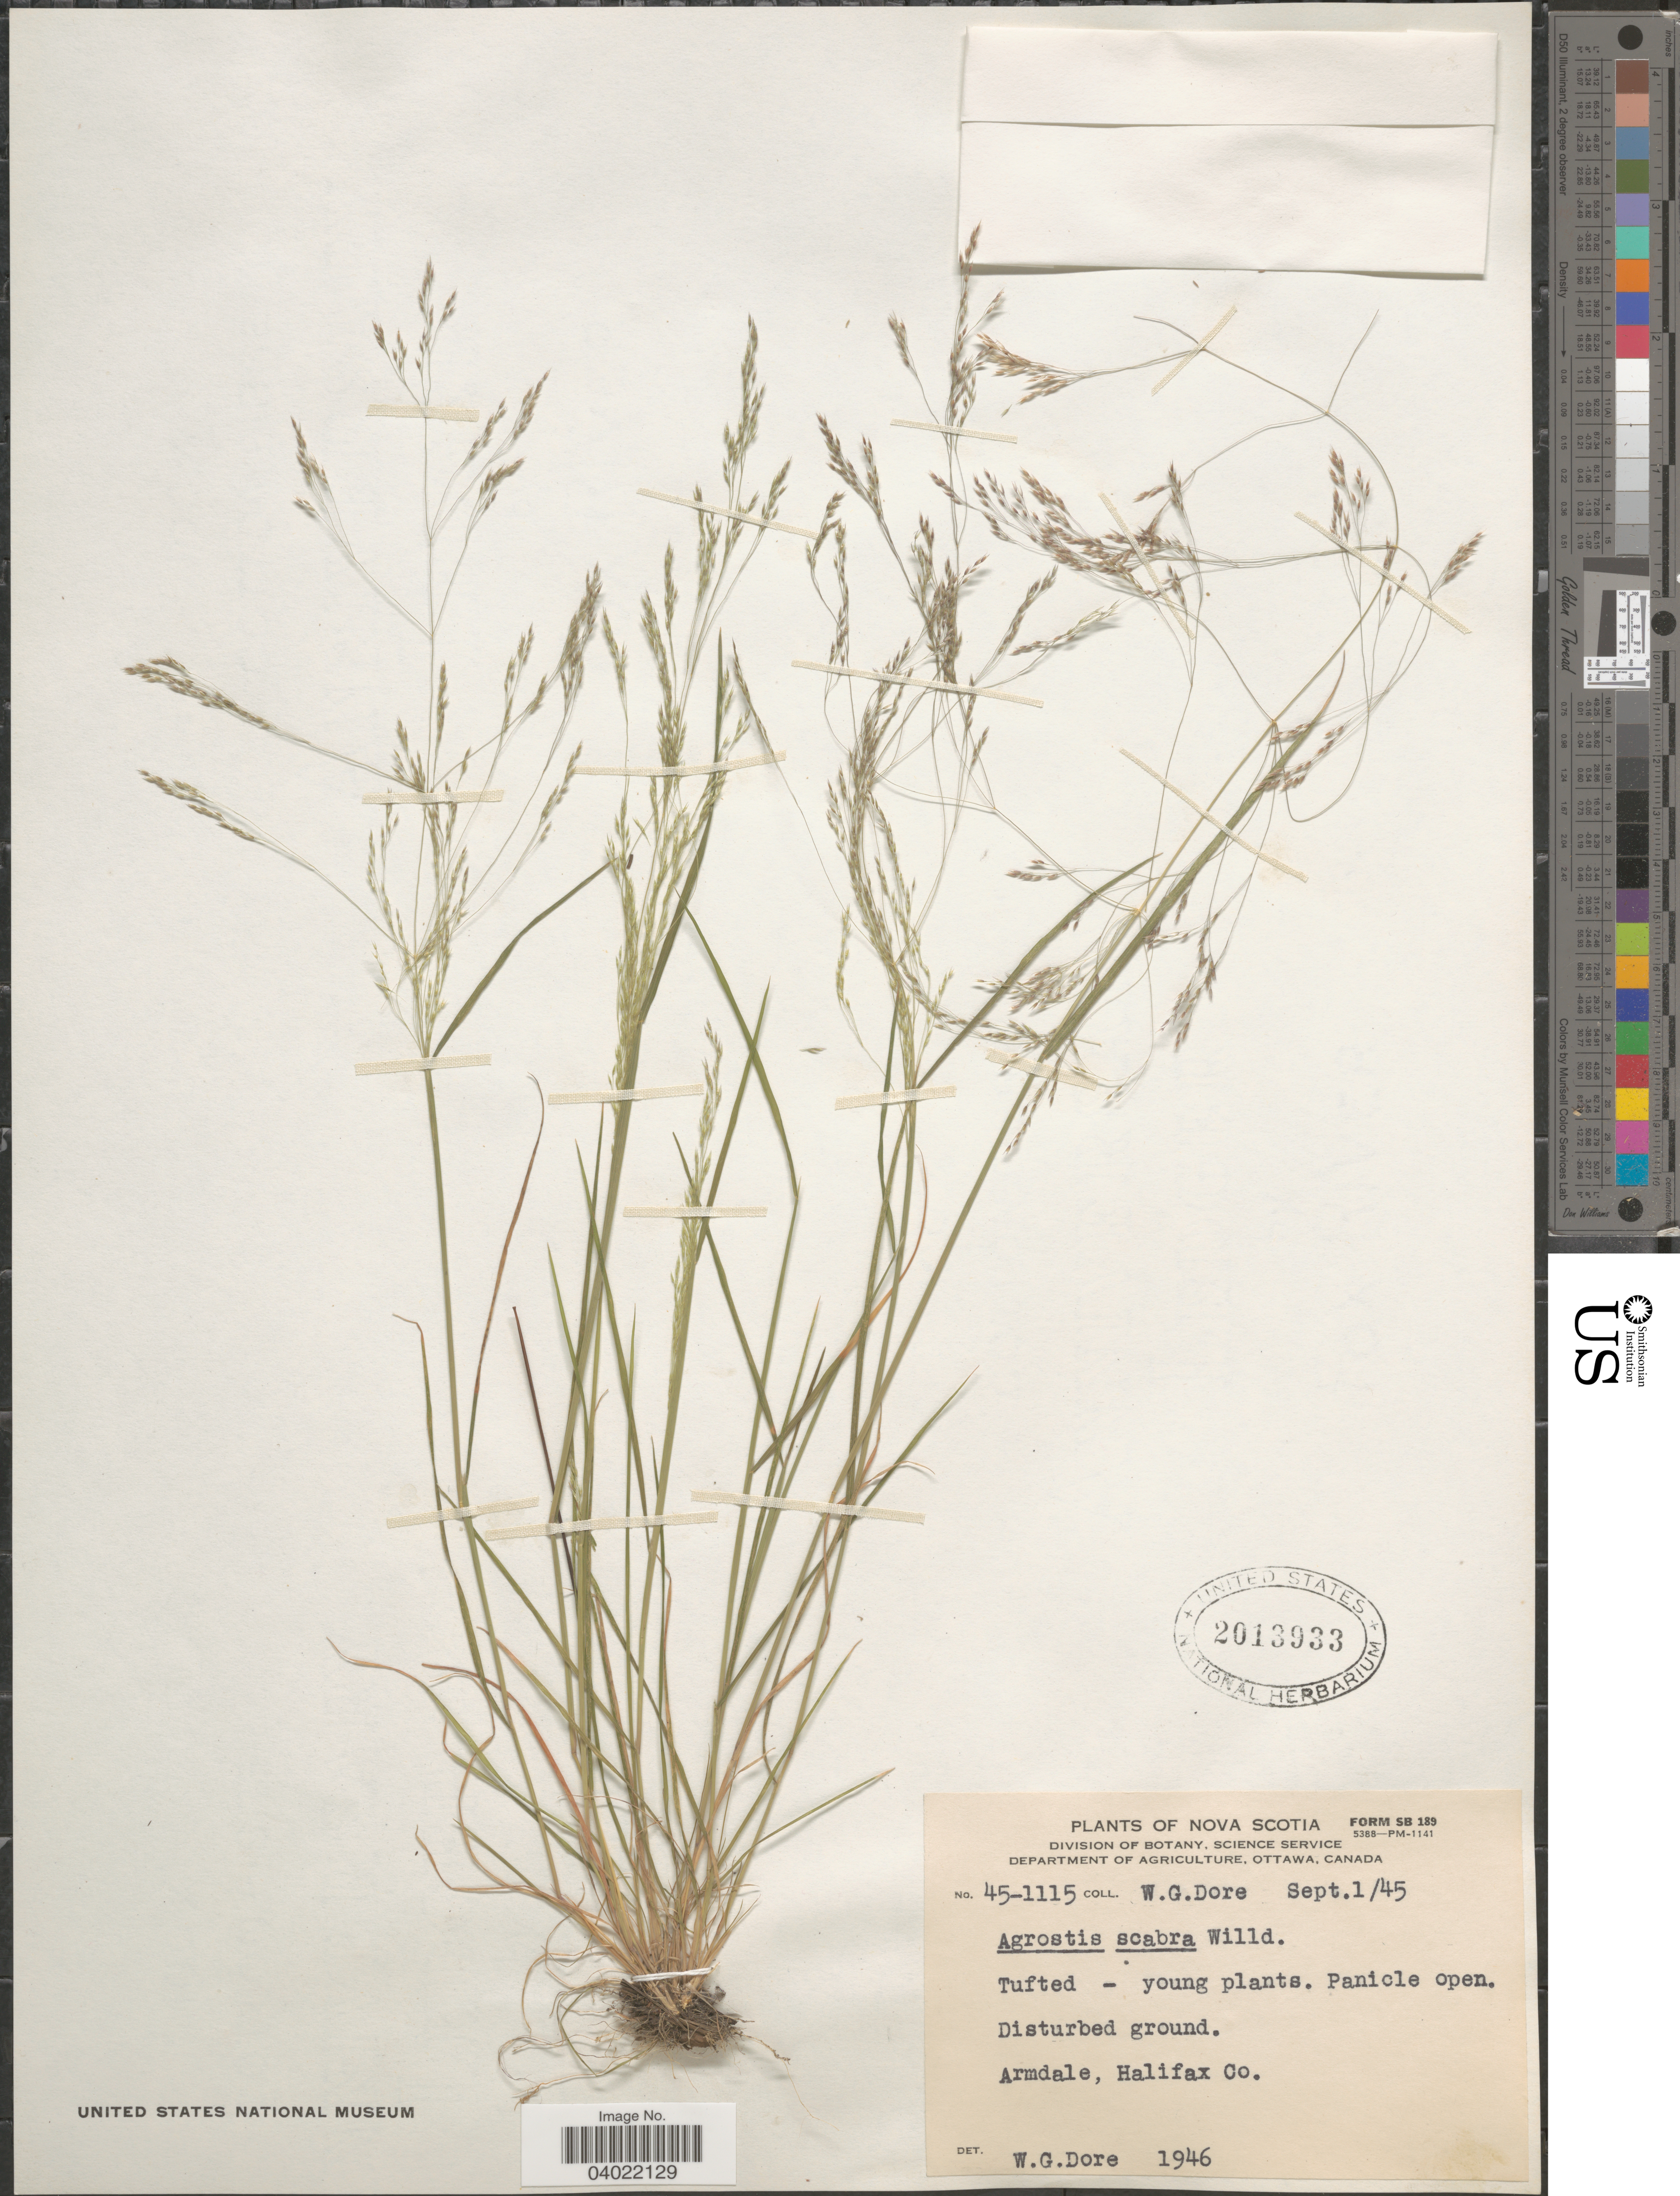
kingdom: Plantae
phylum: Tracheophyta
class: Liliopsida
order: Poales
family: Poaceae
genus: Agrostis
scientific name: Agrostis scabra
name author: Willd.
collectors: W. Dore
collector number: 45-1115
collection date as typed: Transcribed d/m/y: 1/9/45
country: Canada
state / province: Nova Scotia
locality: Armdale, Halifax Co.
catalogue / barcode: US 2013933